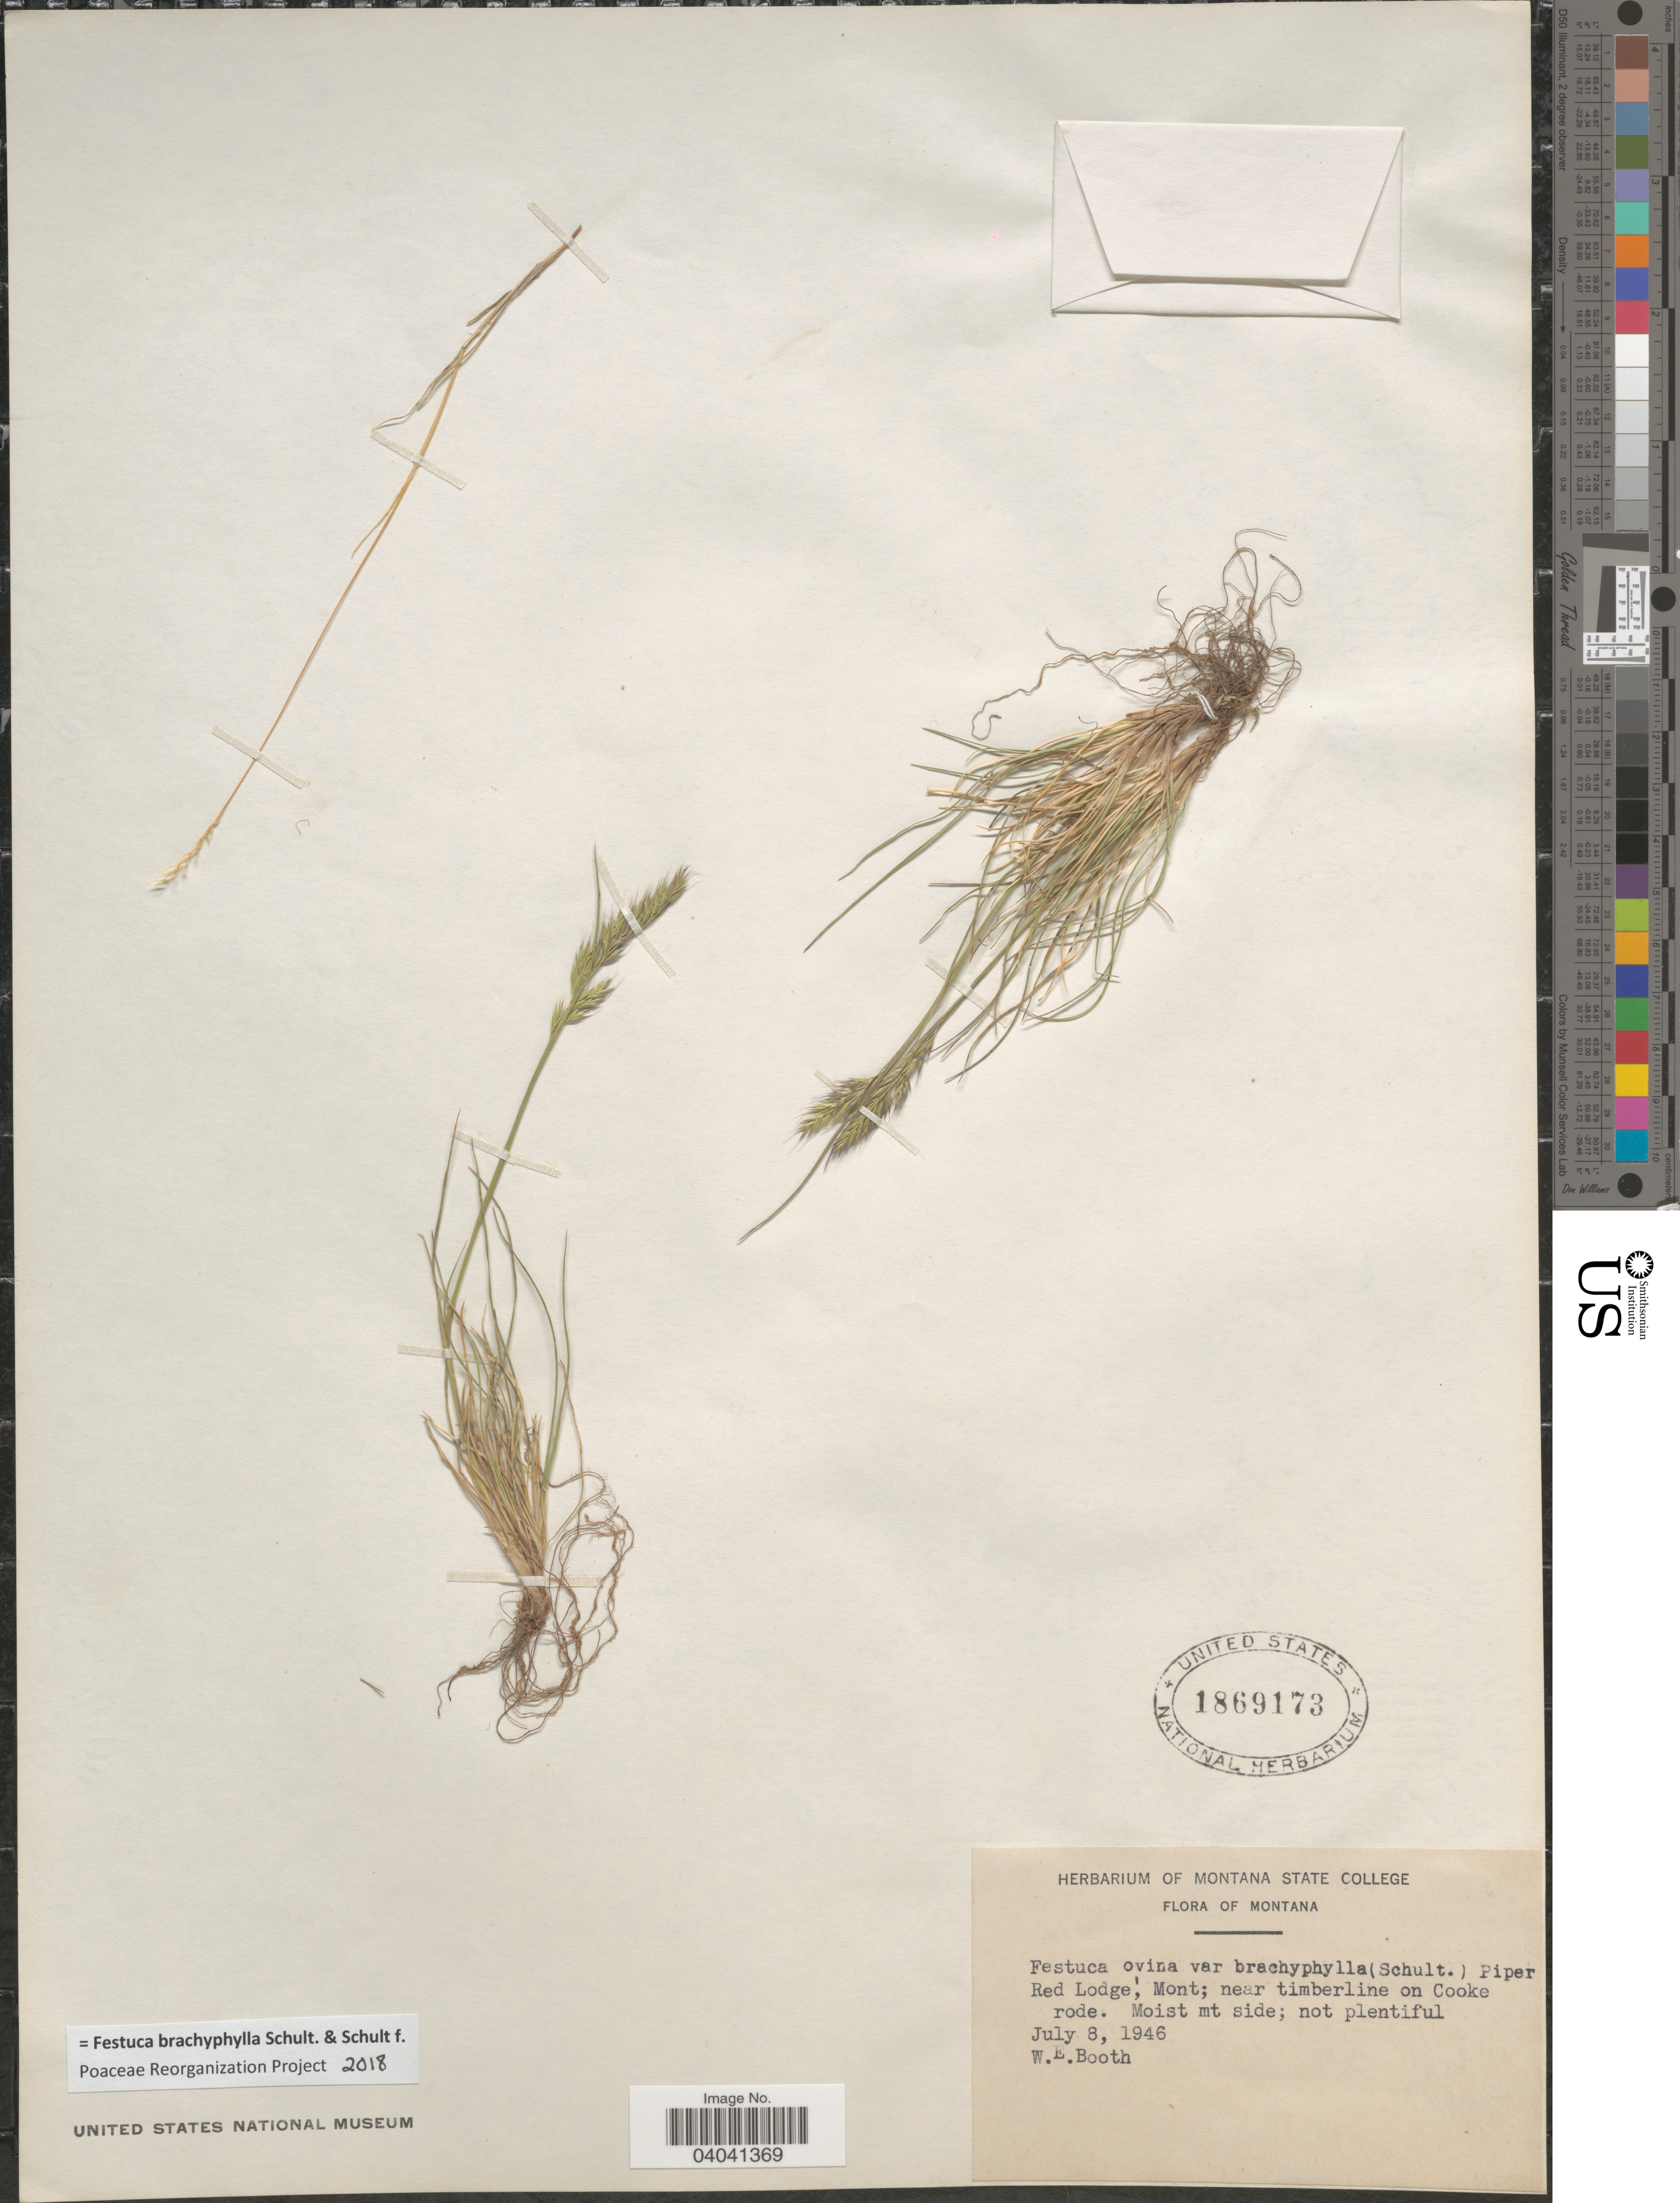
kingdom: Plantae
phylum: Tracheophyta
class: Liliopsida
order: Poales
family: Poaceae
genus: Festuca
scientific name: Festuca brachyphylla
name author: Schult. & Schult. f.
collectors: W. Booth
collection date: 1946-07-08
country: United States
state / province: Montana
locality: Piper Red Lodge; near timberline on Cooke rode.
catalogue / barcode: US 1869173